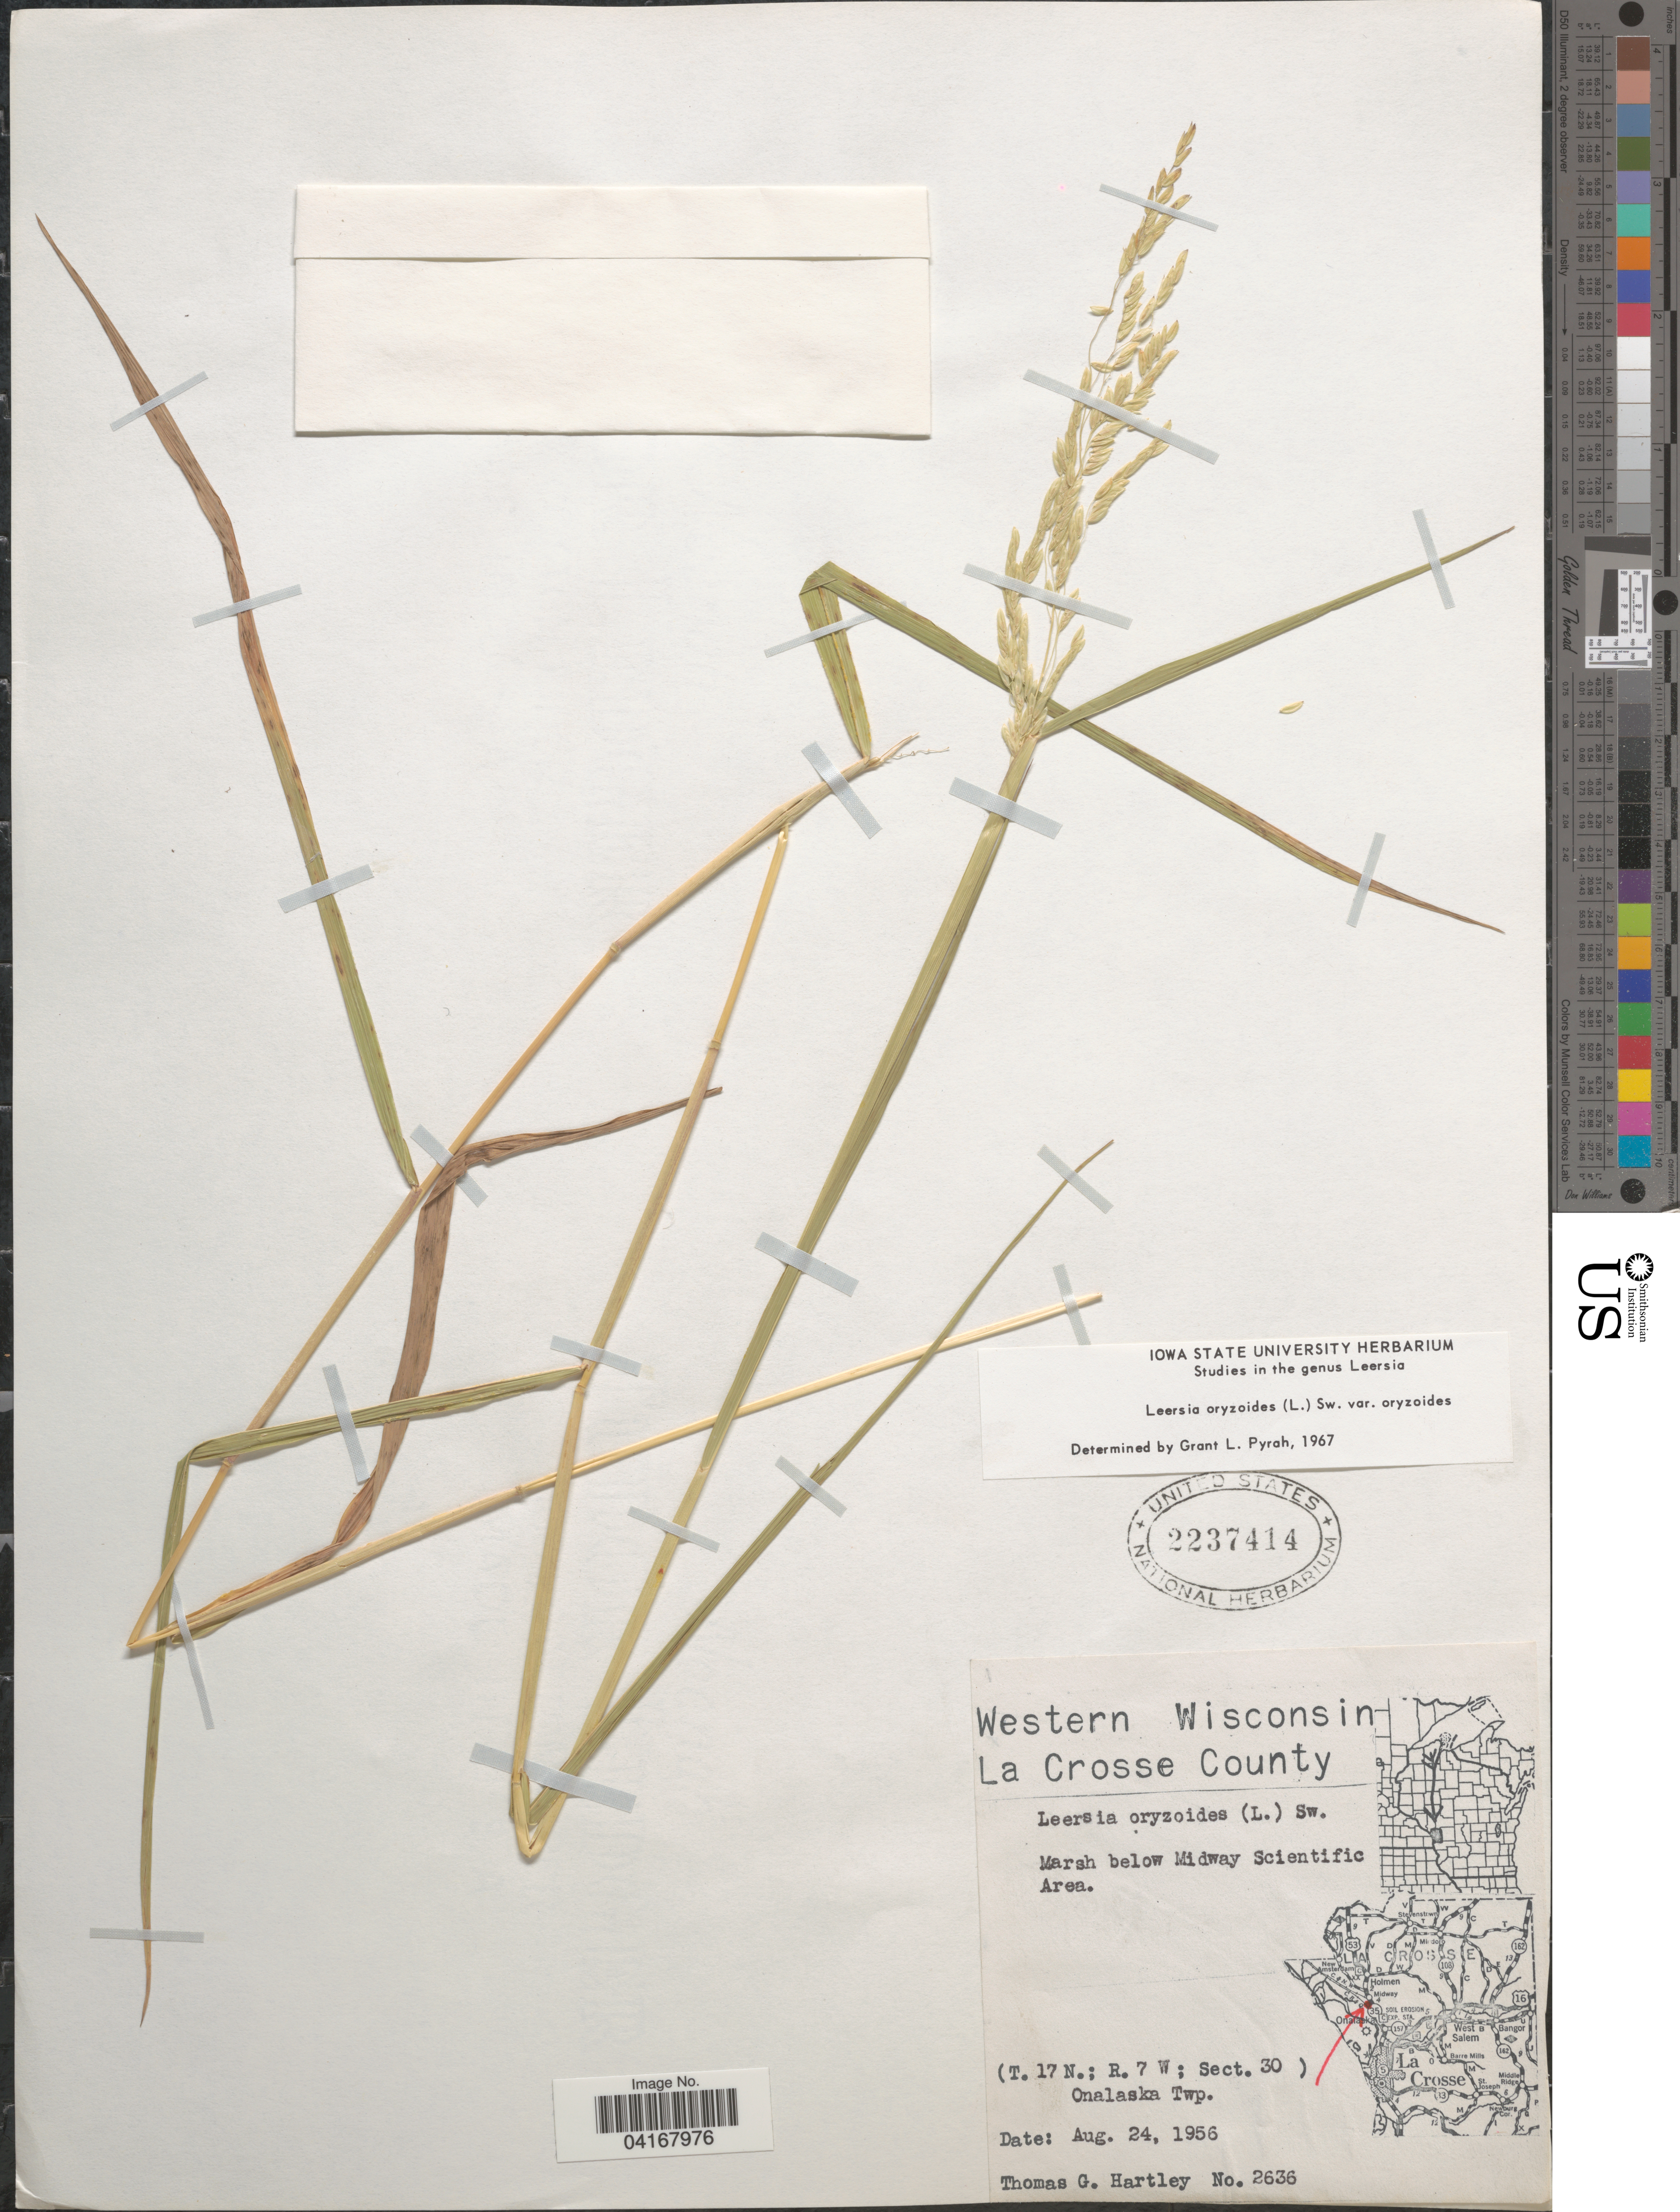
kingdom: Plantae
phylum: Tracheophyta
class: Liliopsida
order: Poales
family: Poaceae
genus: Leersia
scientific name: Leersia oryzoides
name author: (L.) Sw.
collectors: T. G. Hartley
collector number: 2636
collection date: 1956-08-24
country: United States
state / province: Wisconsin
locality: Western Wisconsin. La Crosse County. Marsh below Midway Scientific Area. (T 17N.; R. 7 W; Sect. 30). Onalaska Twp.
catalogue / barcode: US 2237414